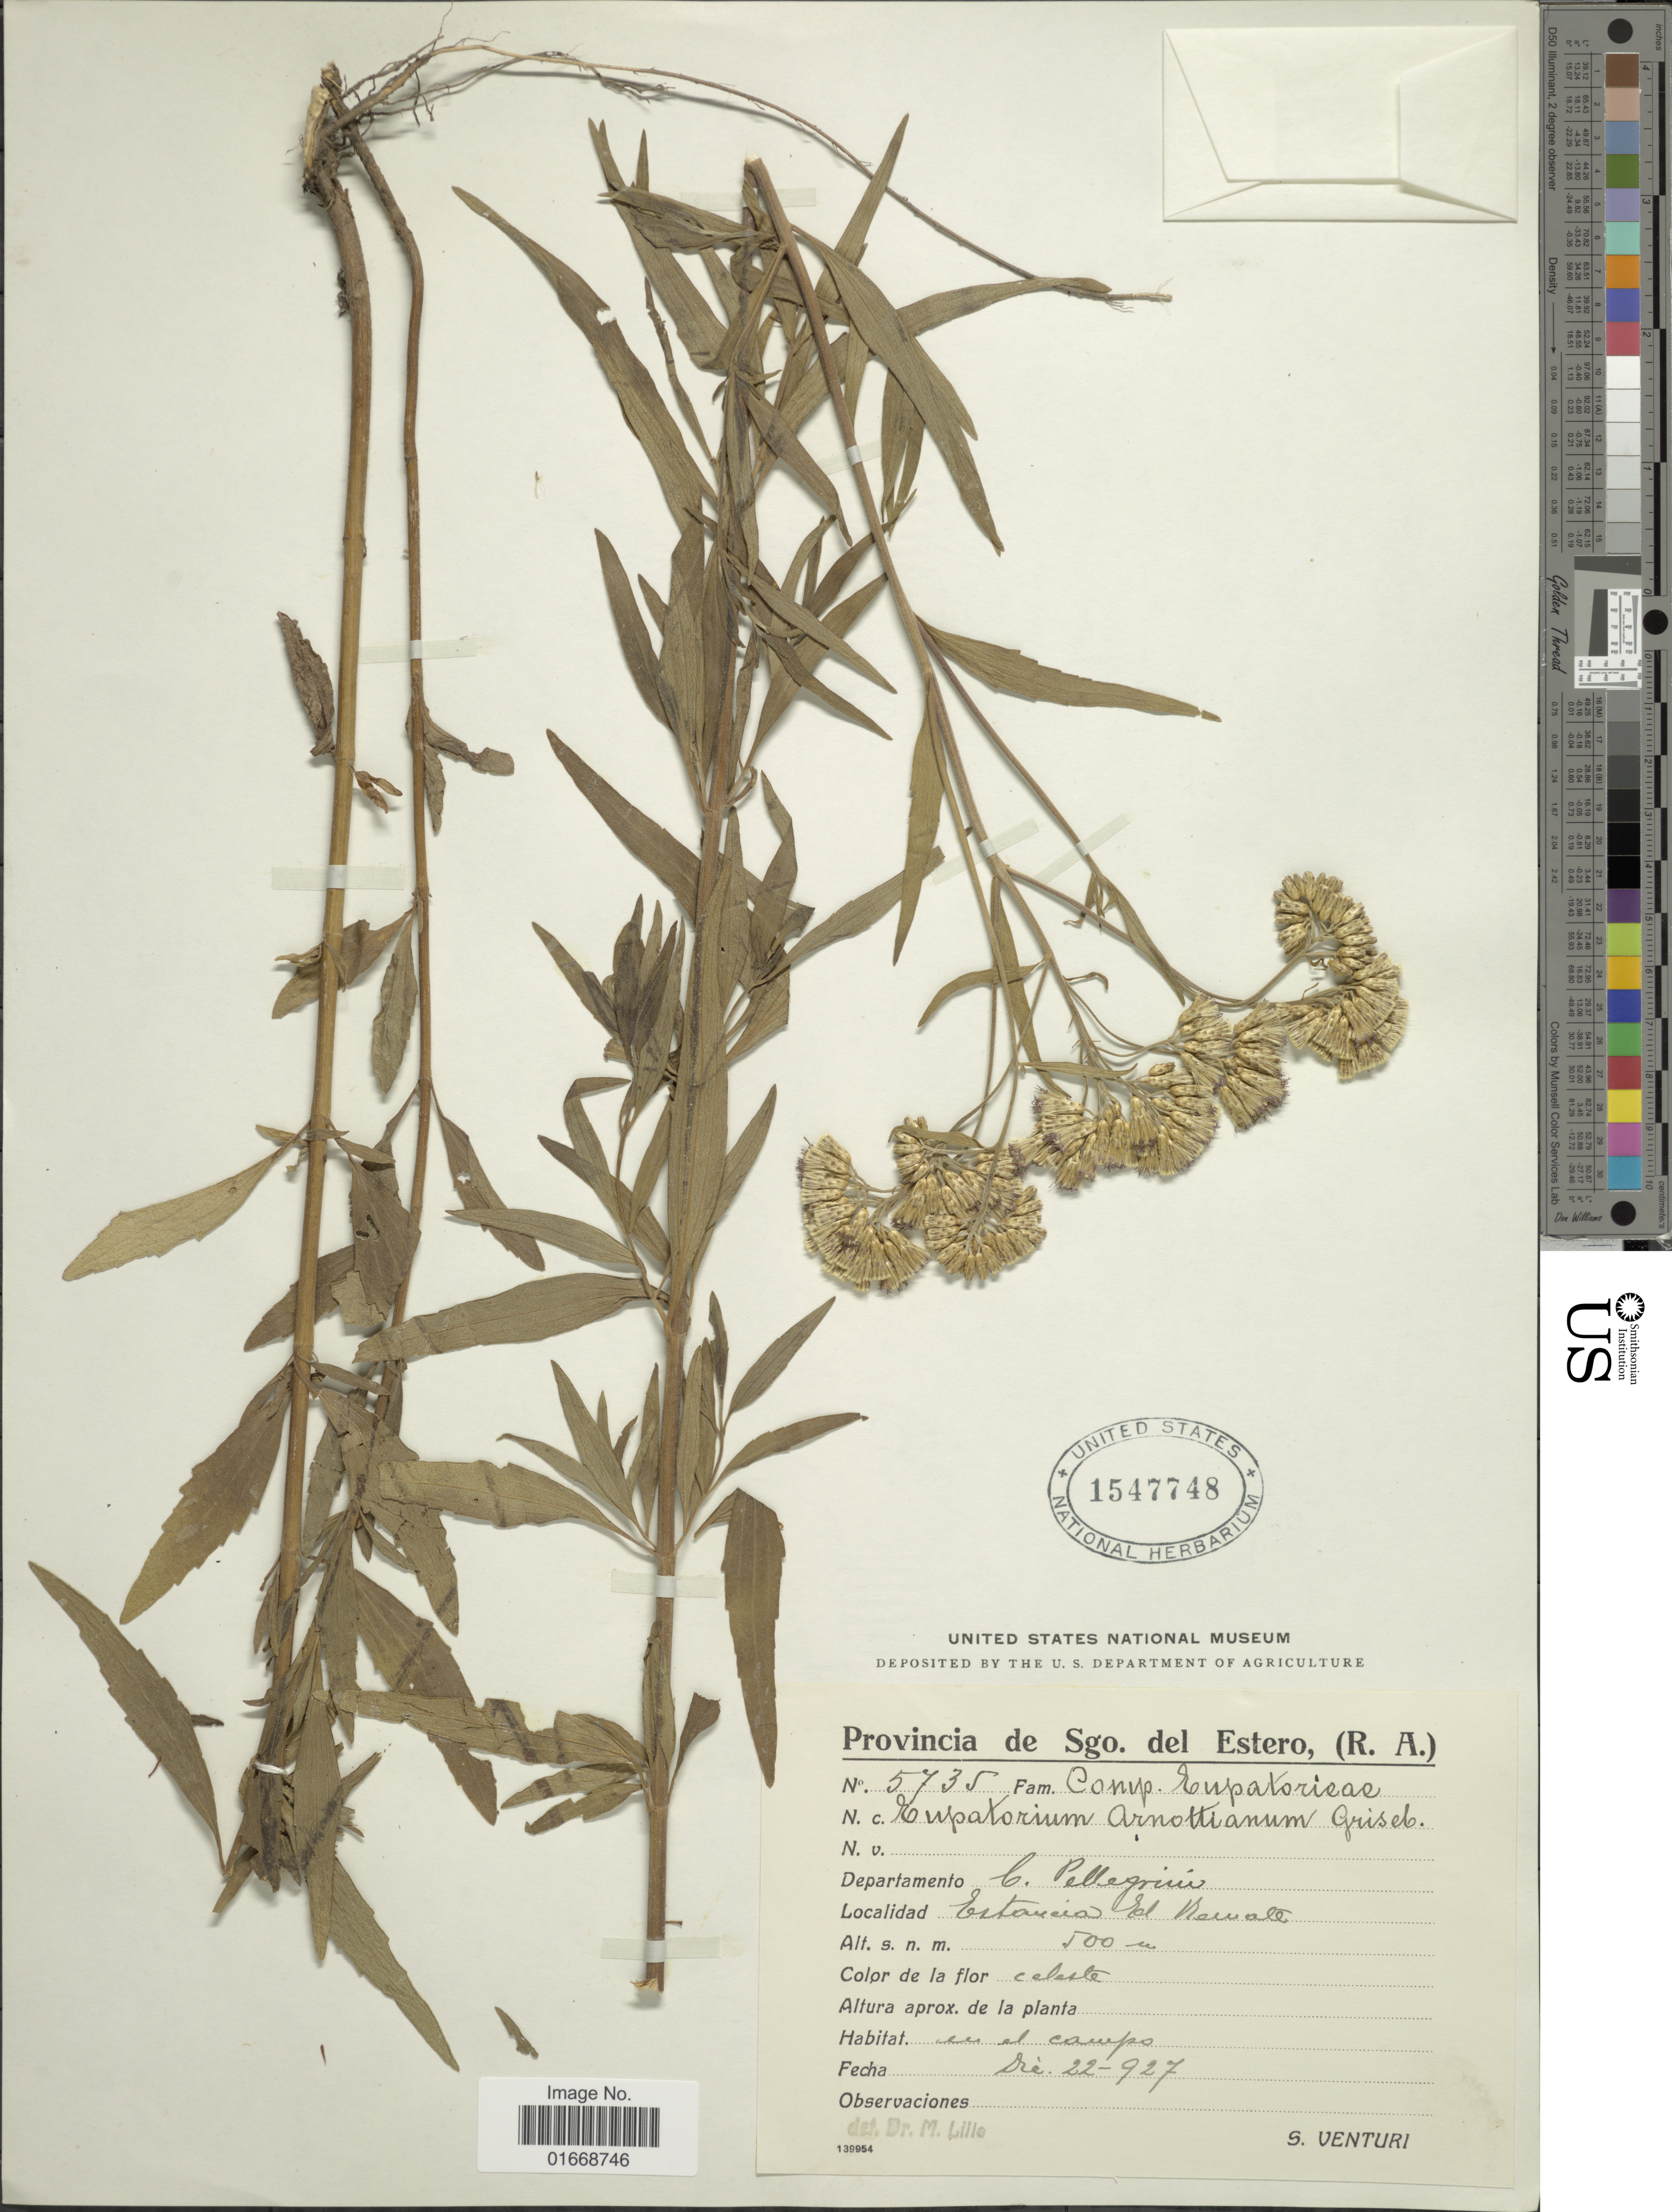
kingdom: Plantae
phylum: Tracheophyta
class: Magnoliopsida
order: Asterales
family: Asteraceae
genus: Chromolaena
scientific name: Chromolaena arnottiana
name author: (Griseb.) R.M. King & H. Rob.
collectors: S. Venturi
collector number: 5735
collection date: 1927-12-22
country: Argentina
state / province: Santiago del Estero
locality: Provincia de Sgo. del Estero, (R. A.), Departamento Pellegrini, Estancia El Nevalo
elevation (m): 500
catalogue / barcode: US 1547748